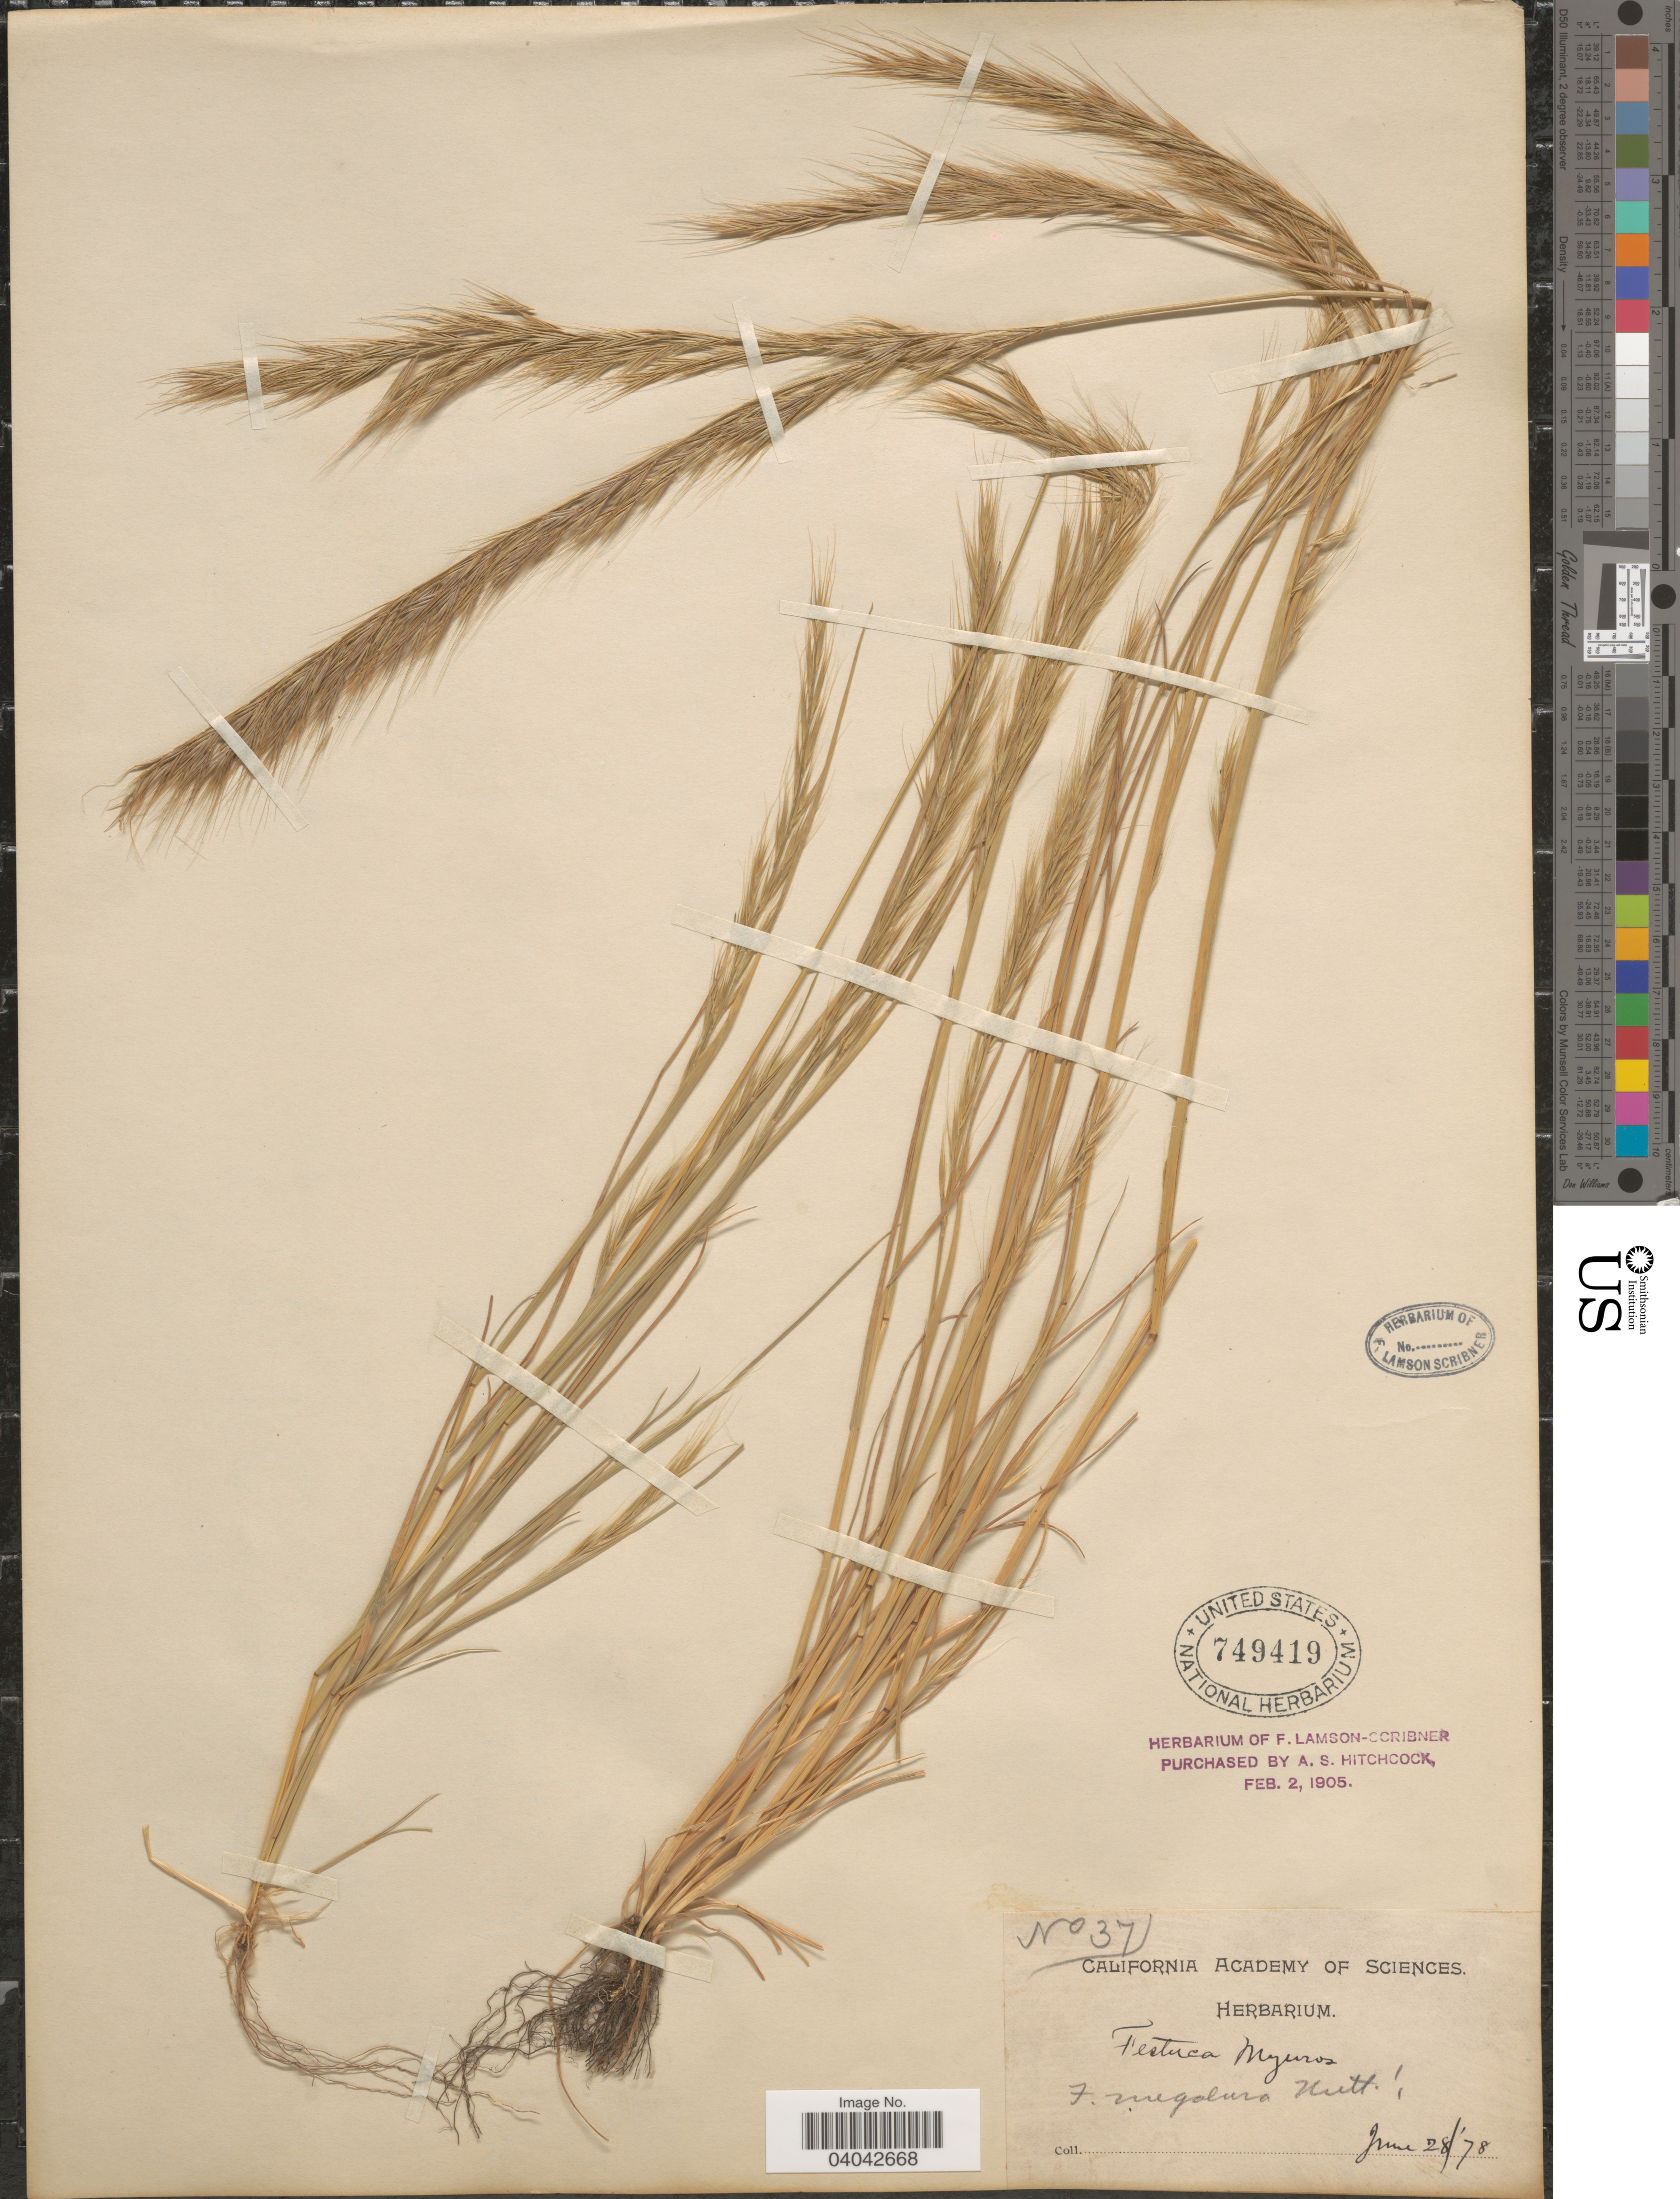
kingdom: Plantae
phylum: Tracheophyta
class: Liliopsida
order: Poales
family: Poaceae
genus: Festuca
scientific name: Festuca megalura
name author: Nutt.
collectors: ex herb. Cal. Academy of Sciences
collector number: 37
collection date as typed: Transcribed d/m/y: 28/6/78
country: United States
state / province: California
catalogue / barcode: US 749419